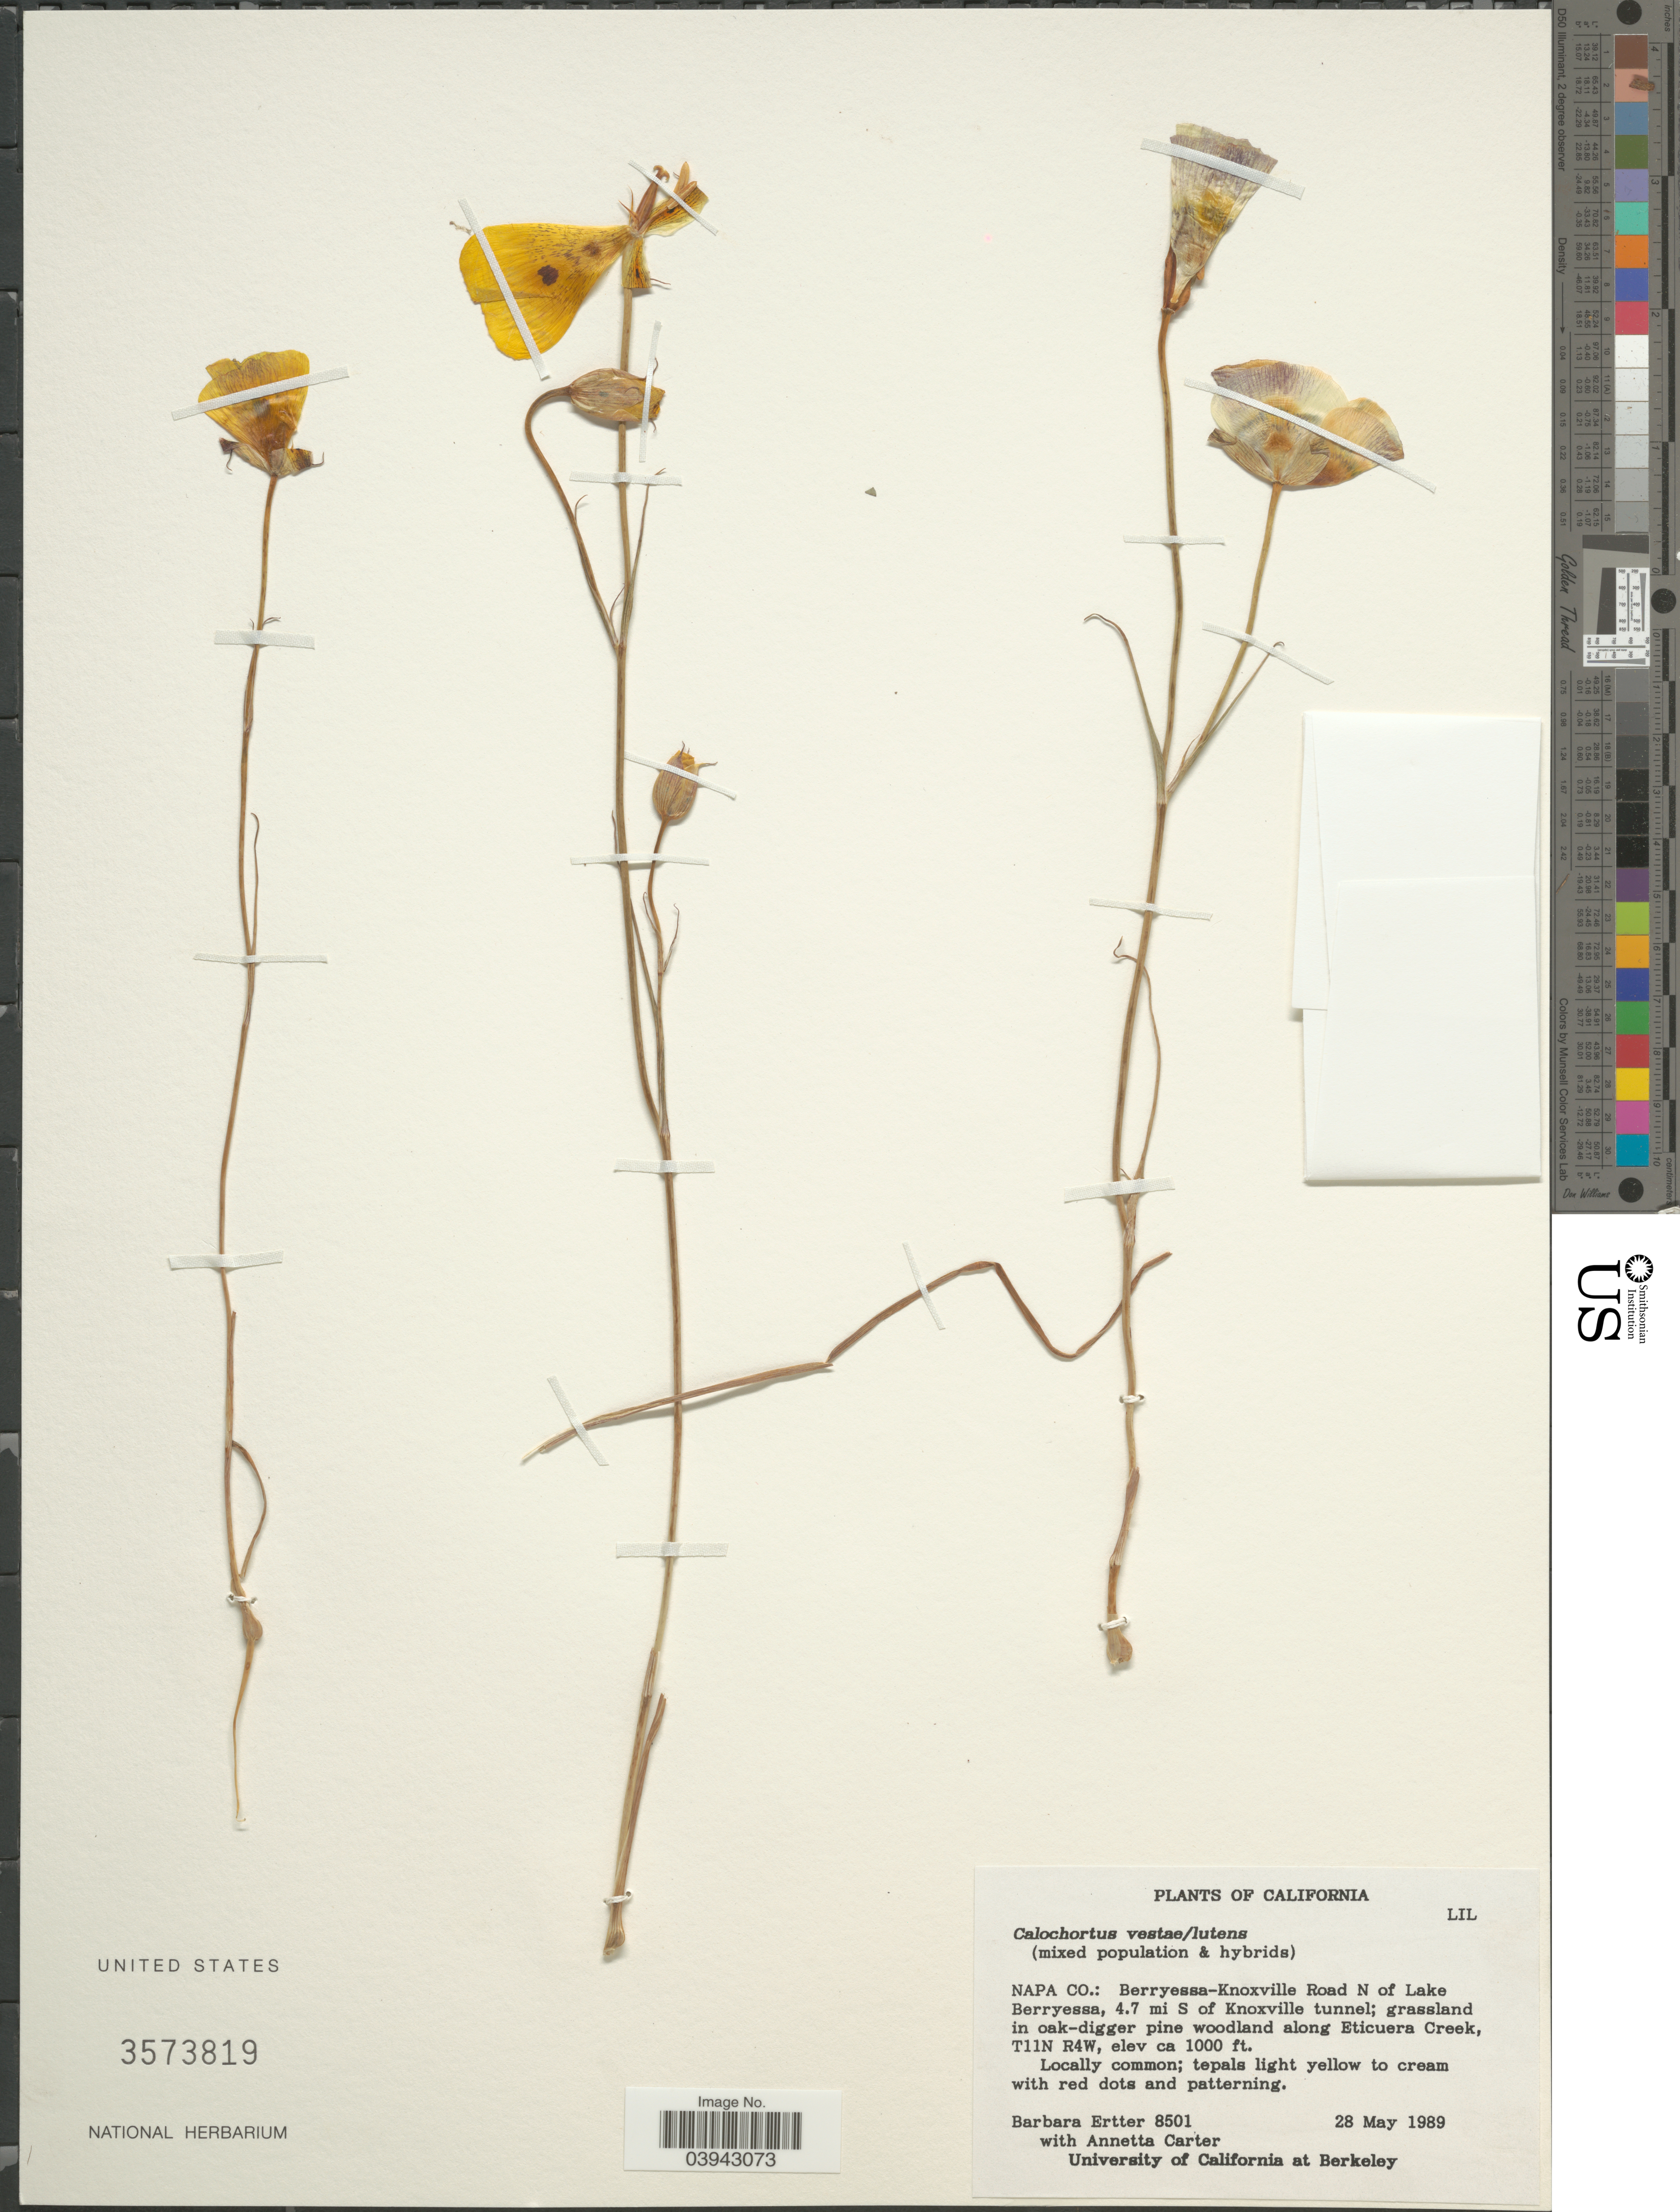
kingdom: Plantae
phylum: Tracheophyta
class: Liliopsida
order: Liliales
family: Liliaceae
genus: Calochortus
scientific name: Calochortus vesta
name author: Purdy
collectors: B. Ertter & A. Carter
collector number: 8501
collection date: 1989-05-28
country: United States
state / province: California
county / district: Napa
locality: Napa Co.: Berryessa-Knoxville Road N of Lake Berryessa, 4.7 mi S of Knoxville tunnel; grassland n oak-digger pine woodland along Eticuera Creek, T11N R4W.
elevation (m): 305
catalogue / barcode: US 3573819